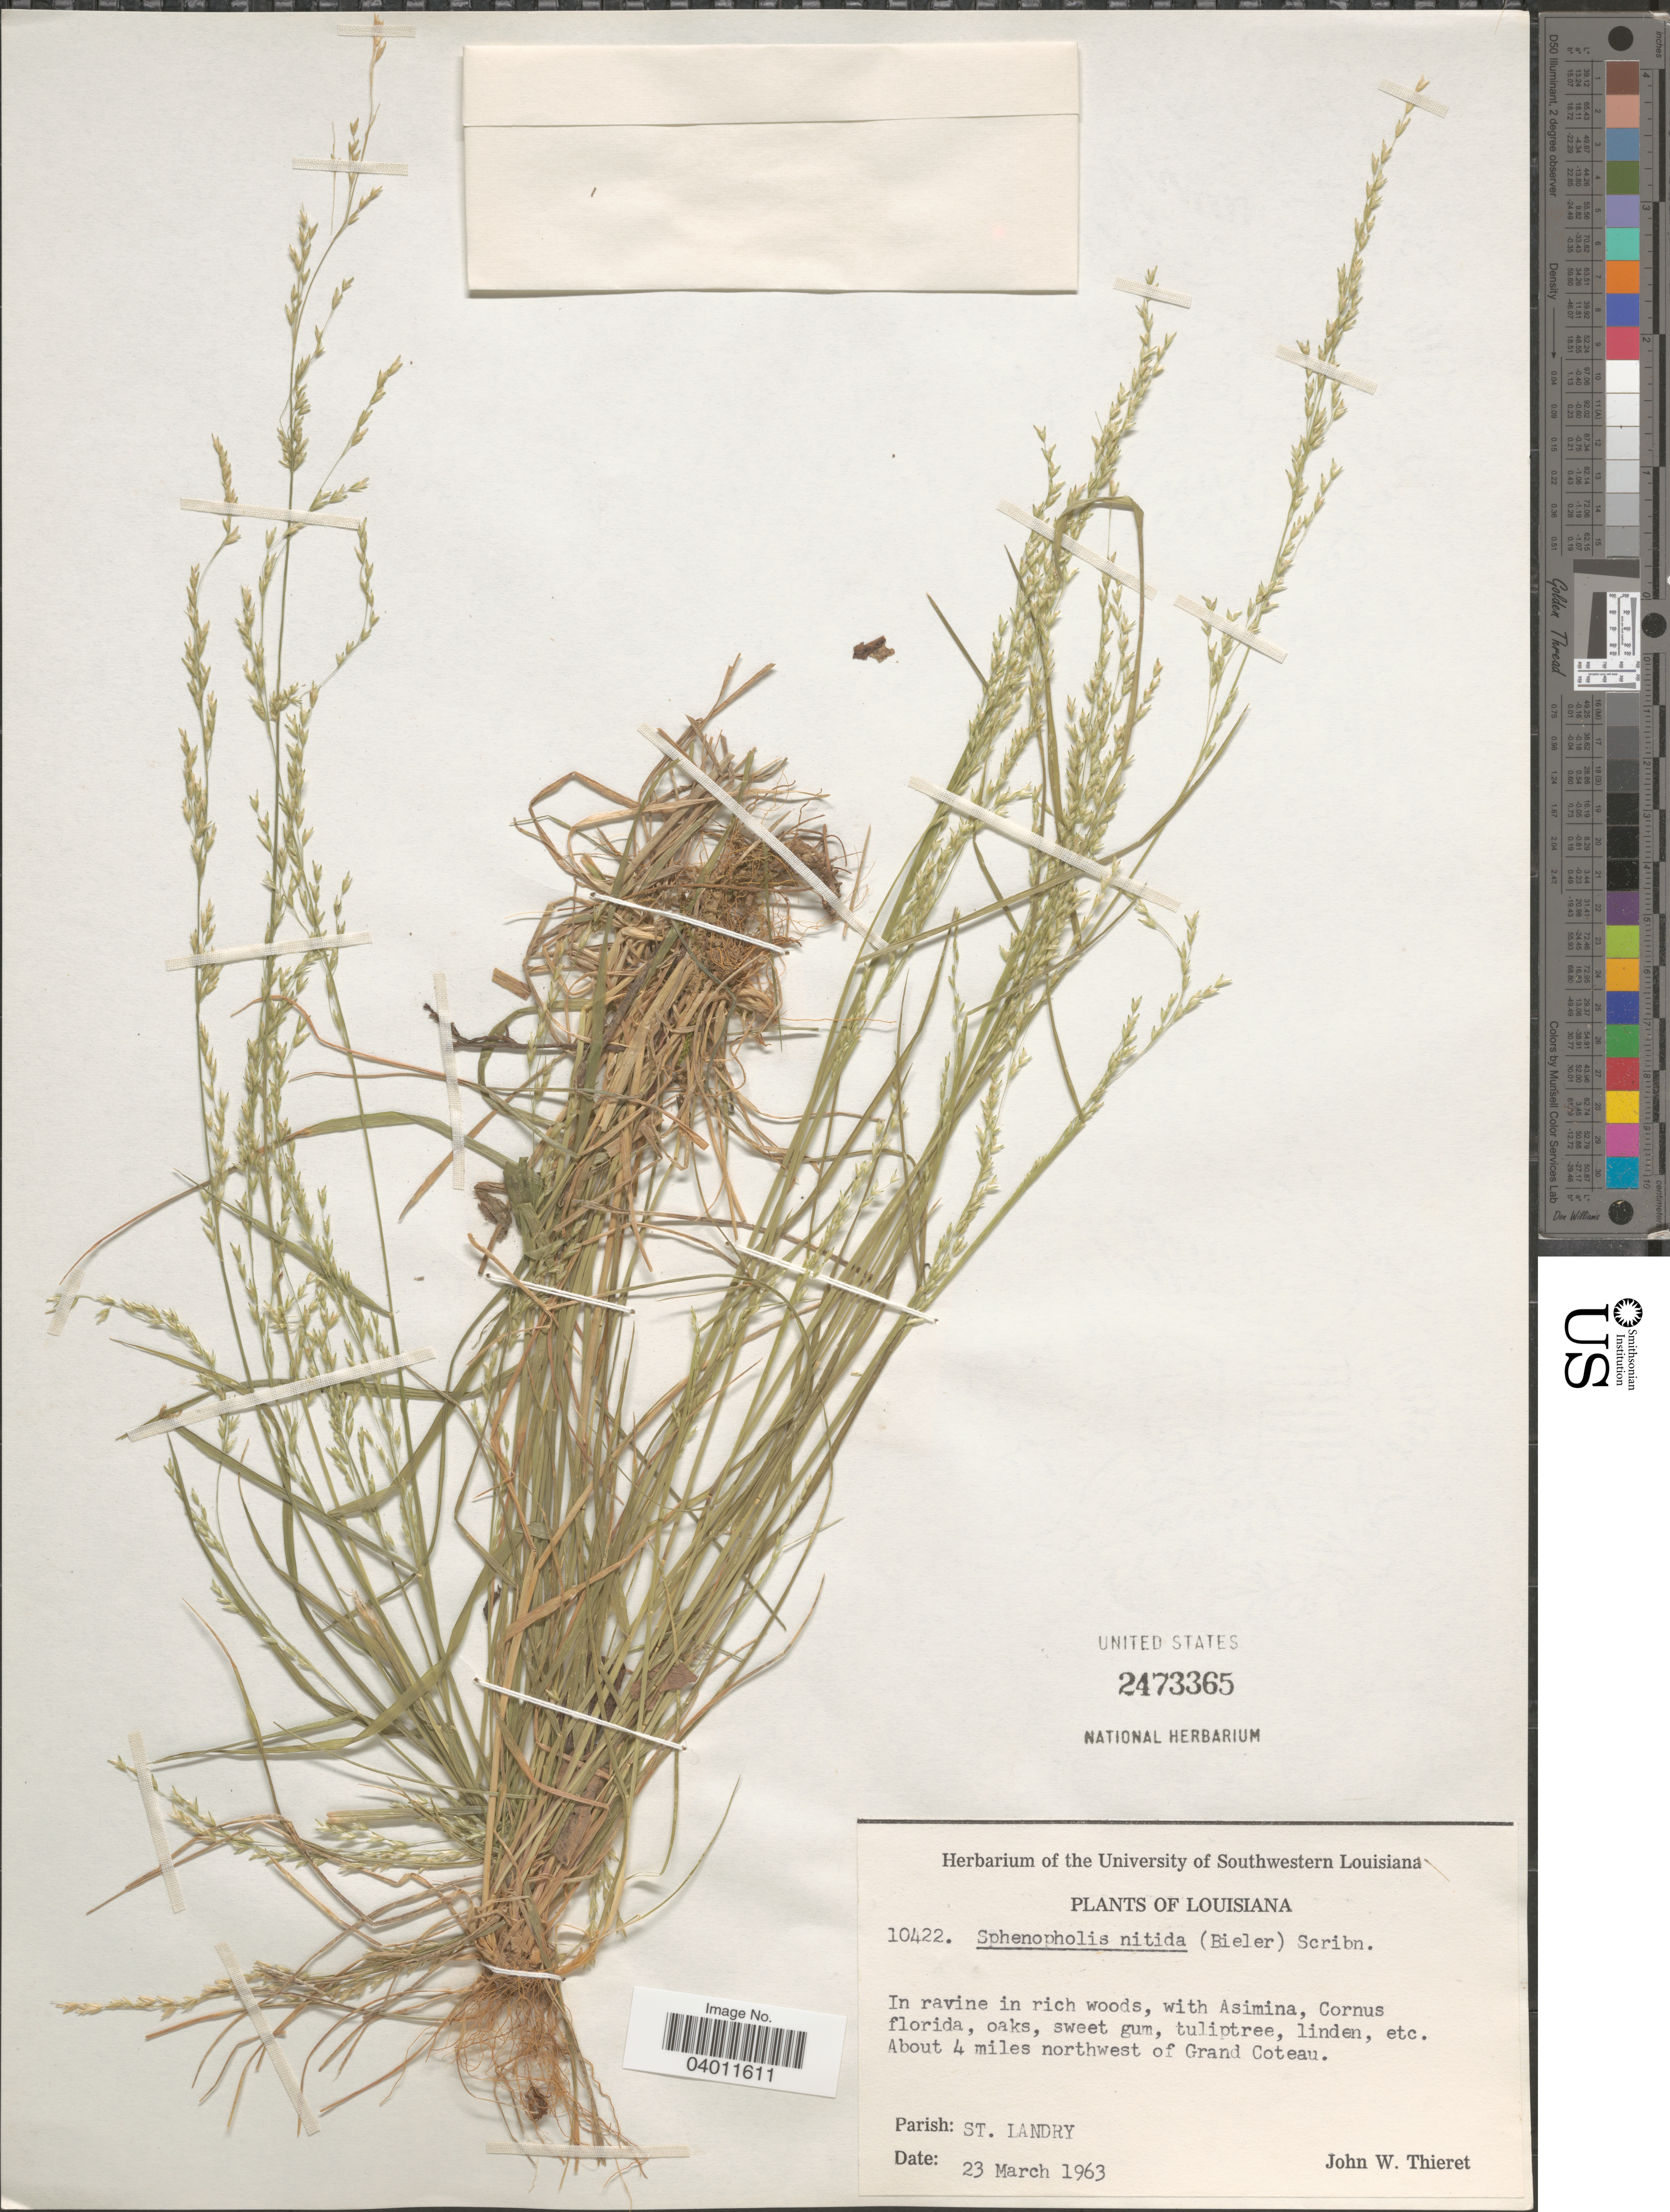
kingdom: Plantae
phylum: Tracheophyta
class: Liliopsida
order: Poales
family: Poaceae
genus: Sphenopholis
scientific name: Sphenopholis nitida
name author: (Biehler) Scribn.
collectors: J. W. Thieret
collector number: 10422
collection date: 1963-03-23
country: United States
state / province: Louisiana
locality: About 4 miles northwest of Grand Coteau. Parish: St. Landry.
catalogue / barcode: US 2473365